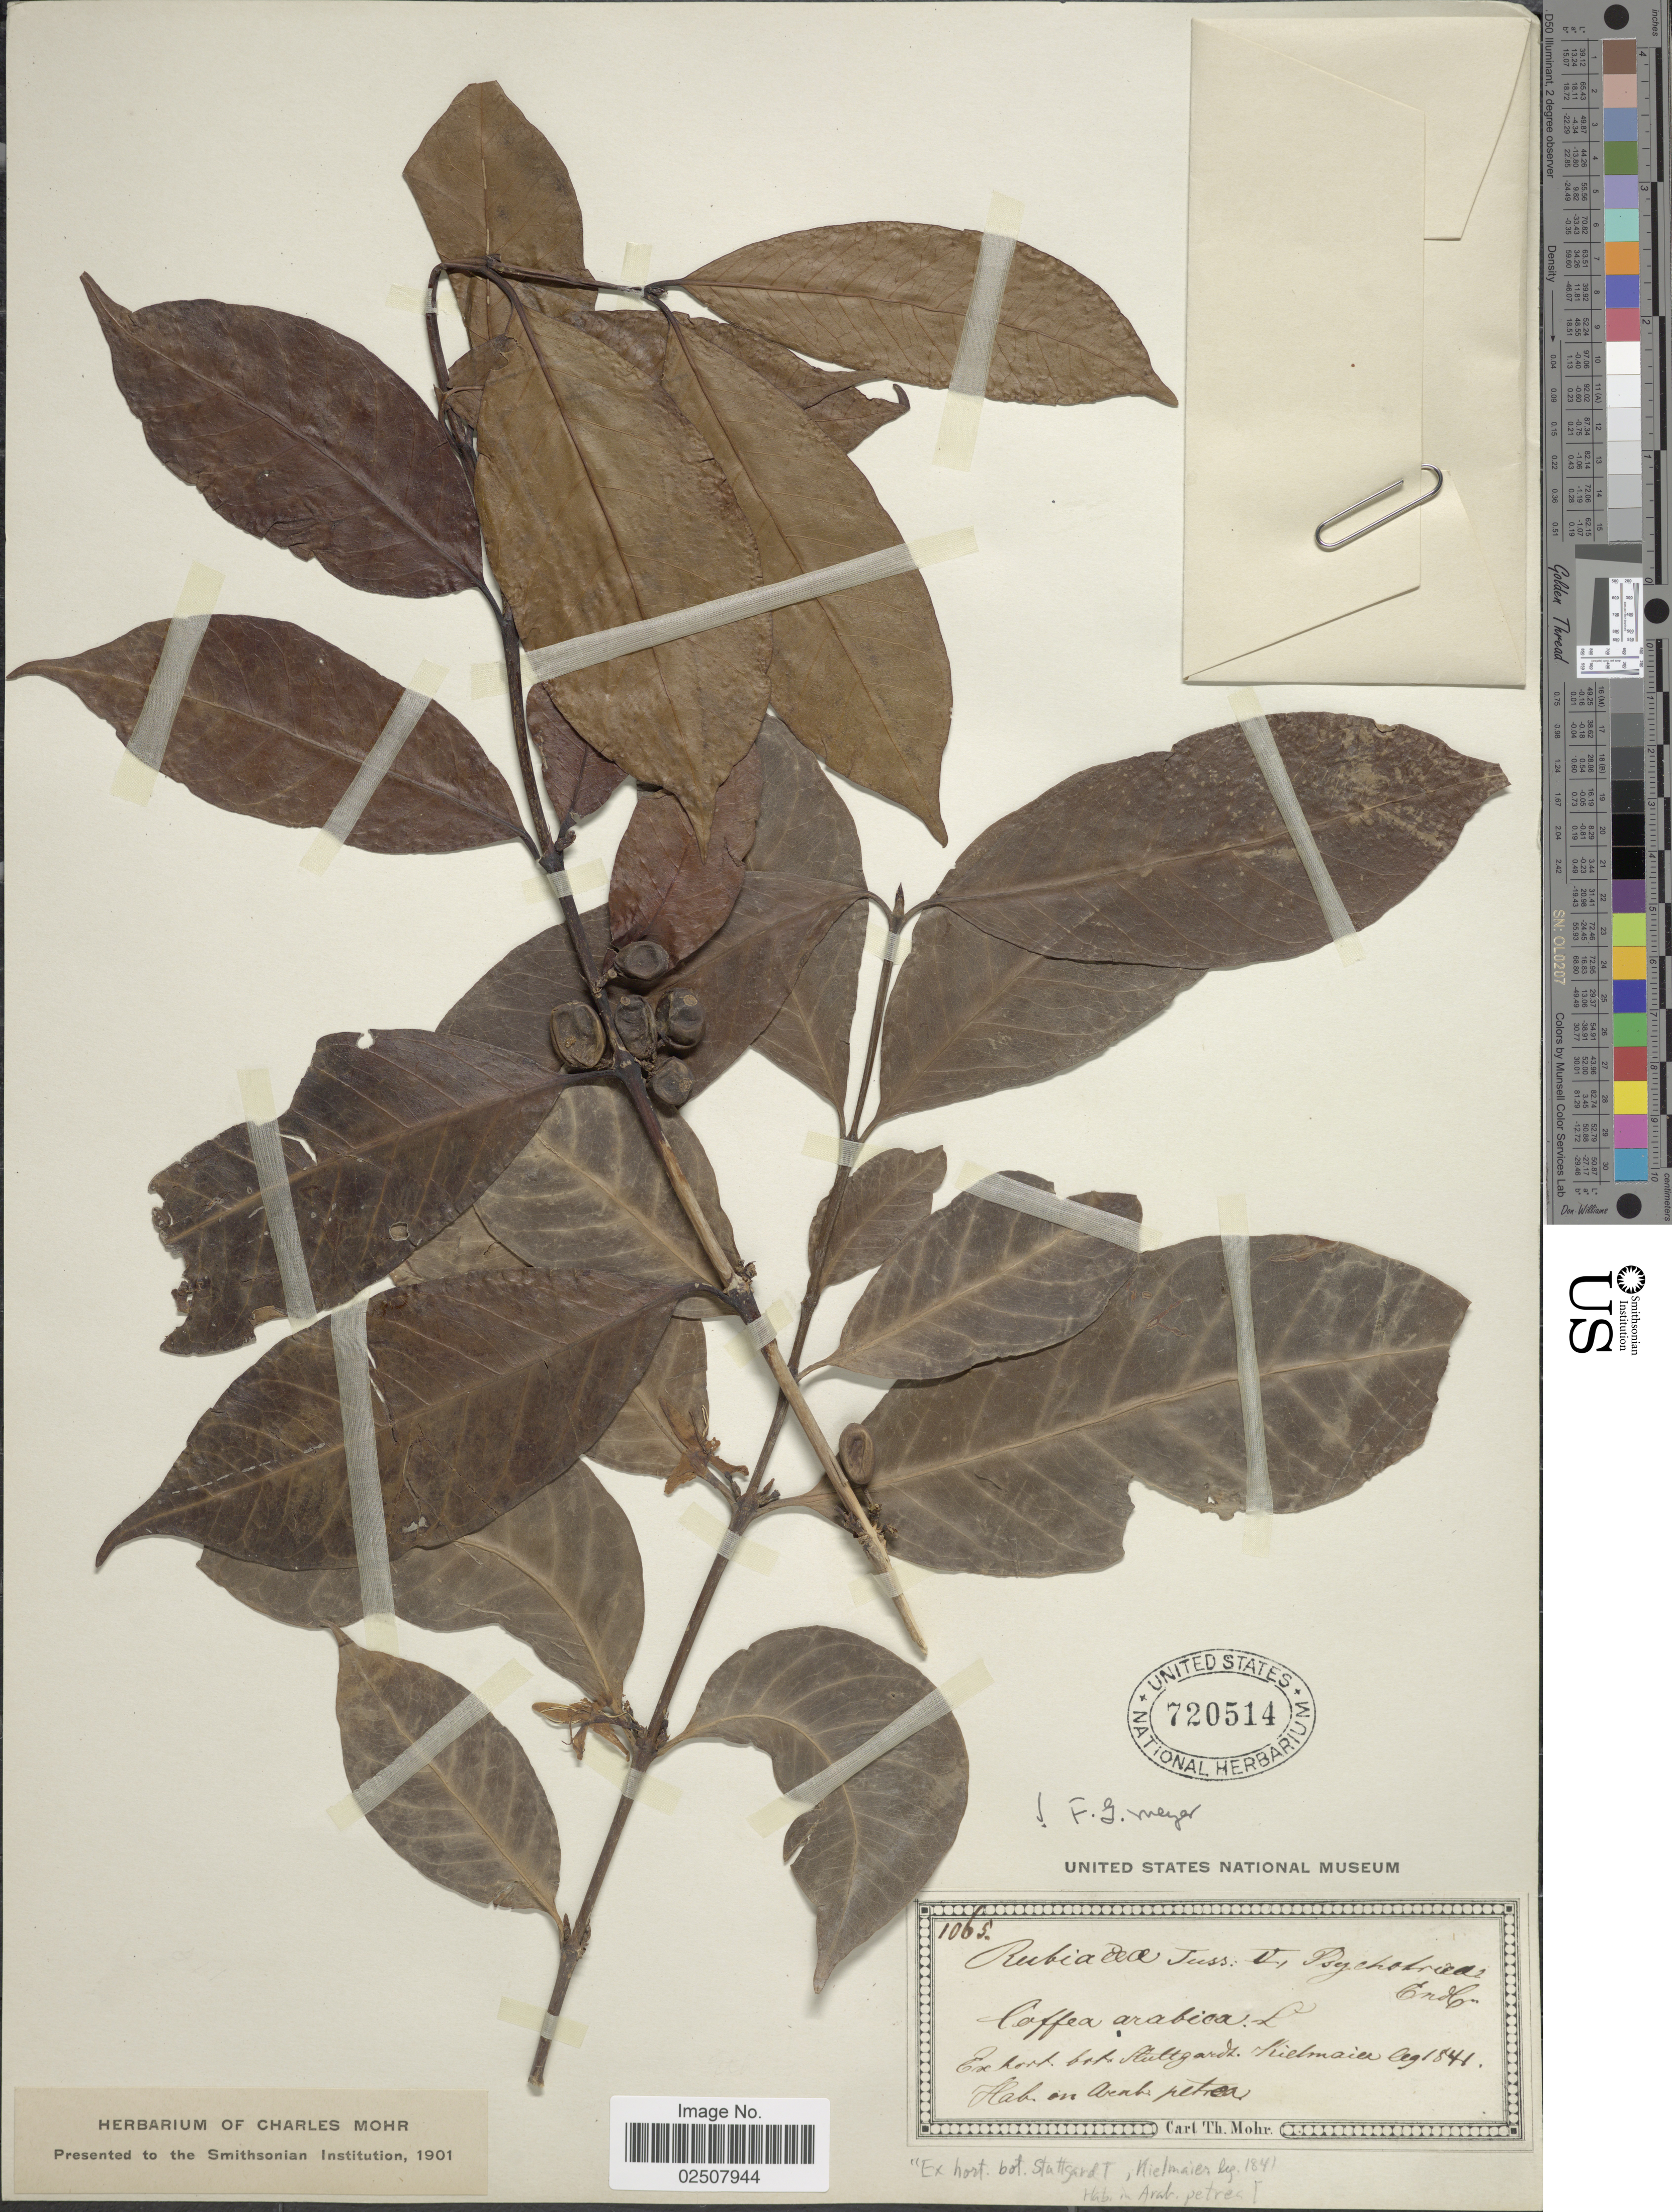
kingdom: Plantae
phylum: Tracheophyta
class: Magnoliopsida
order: Gentianales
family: Rubiaceae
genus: Coffea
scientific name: Coffea arabica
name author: L.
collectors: Kielmaier, --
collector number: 1065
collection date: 1841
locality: On Arab petrea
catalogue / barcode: US 720514